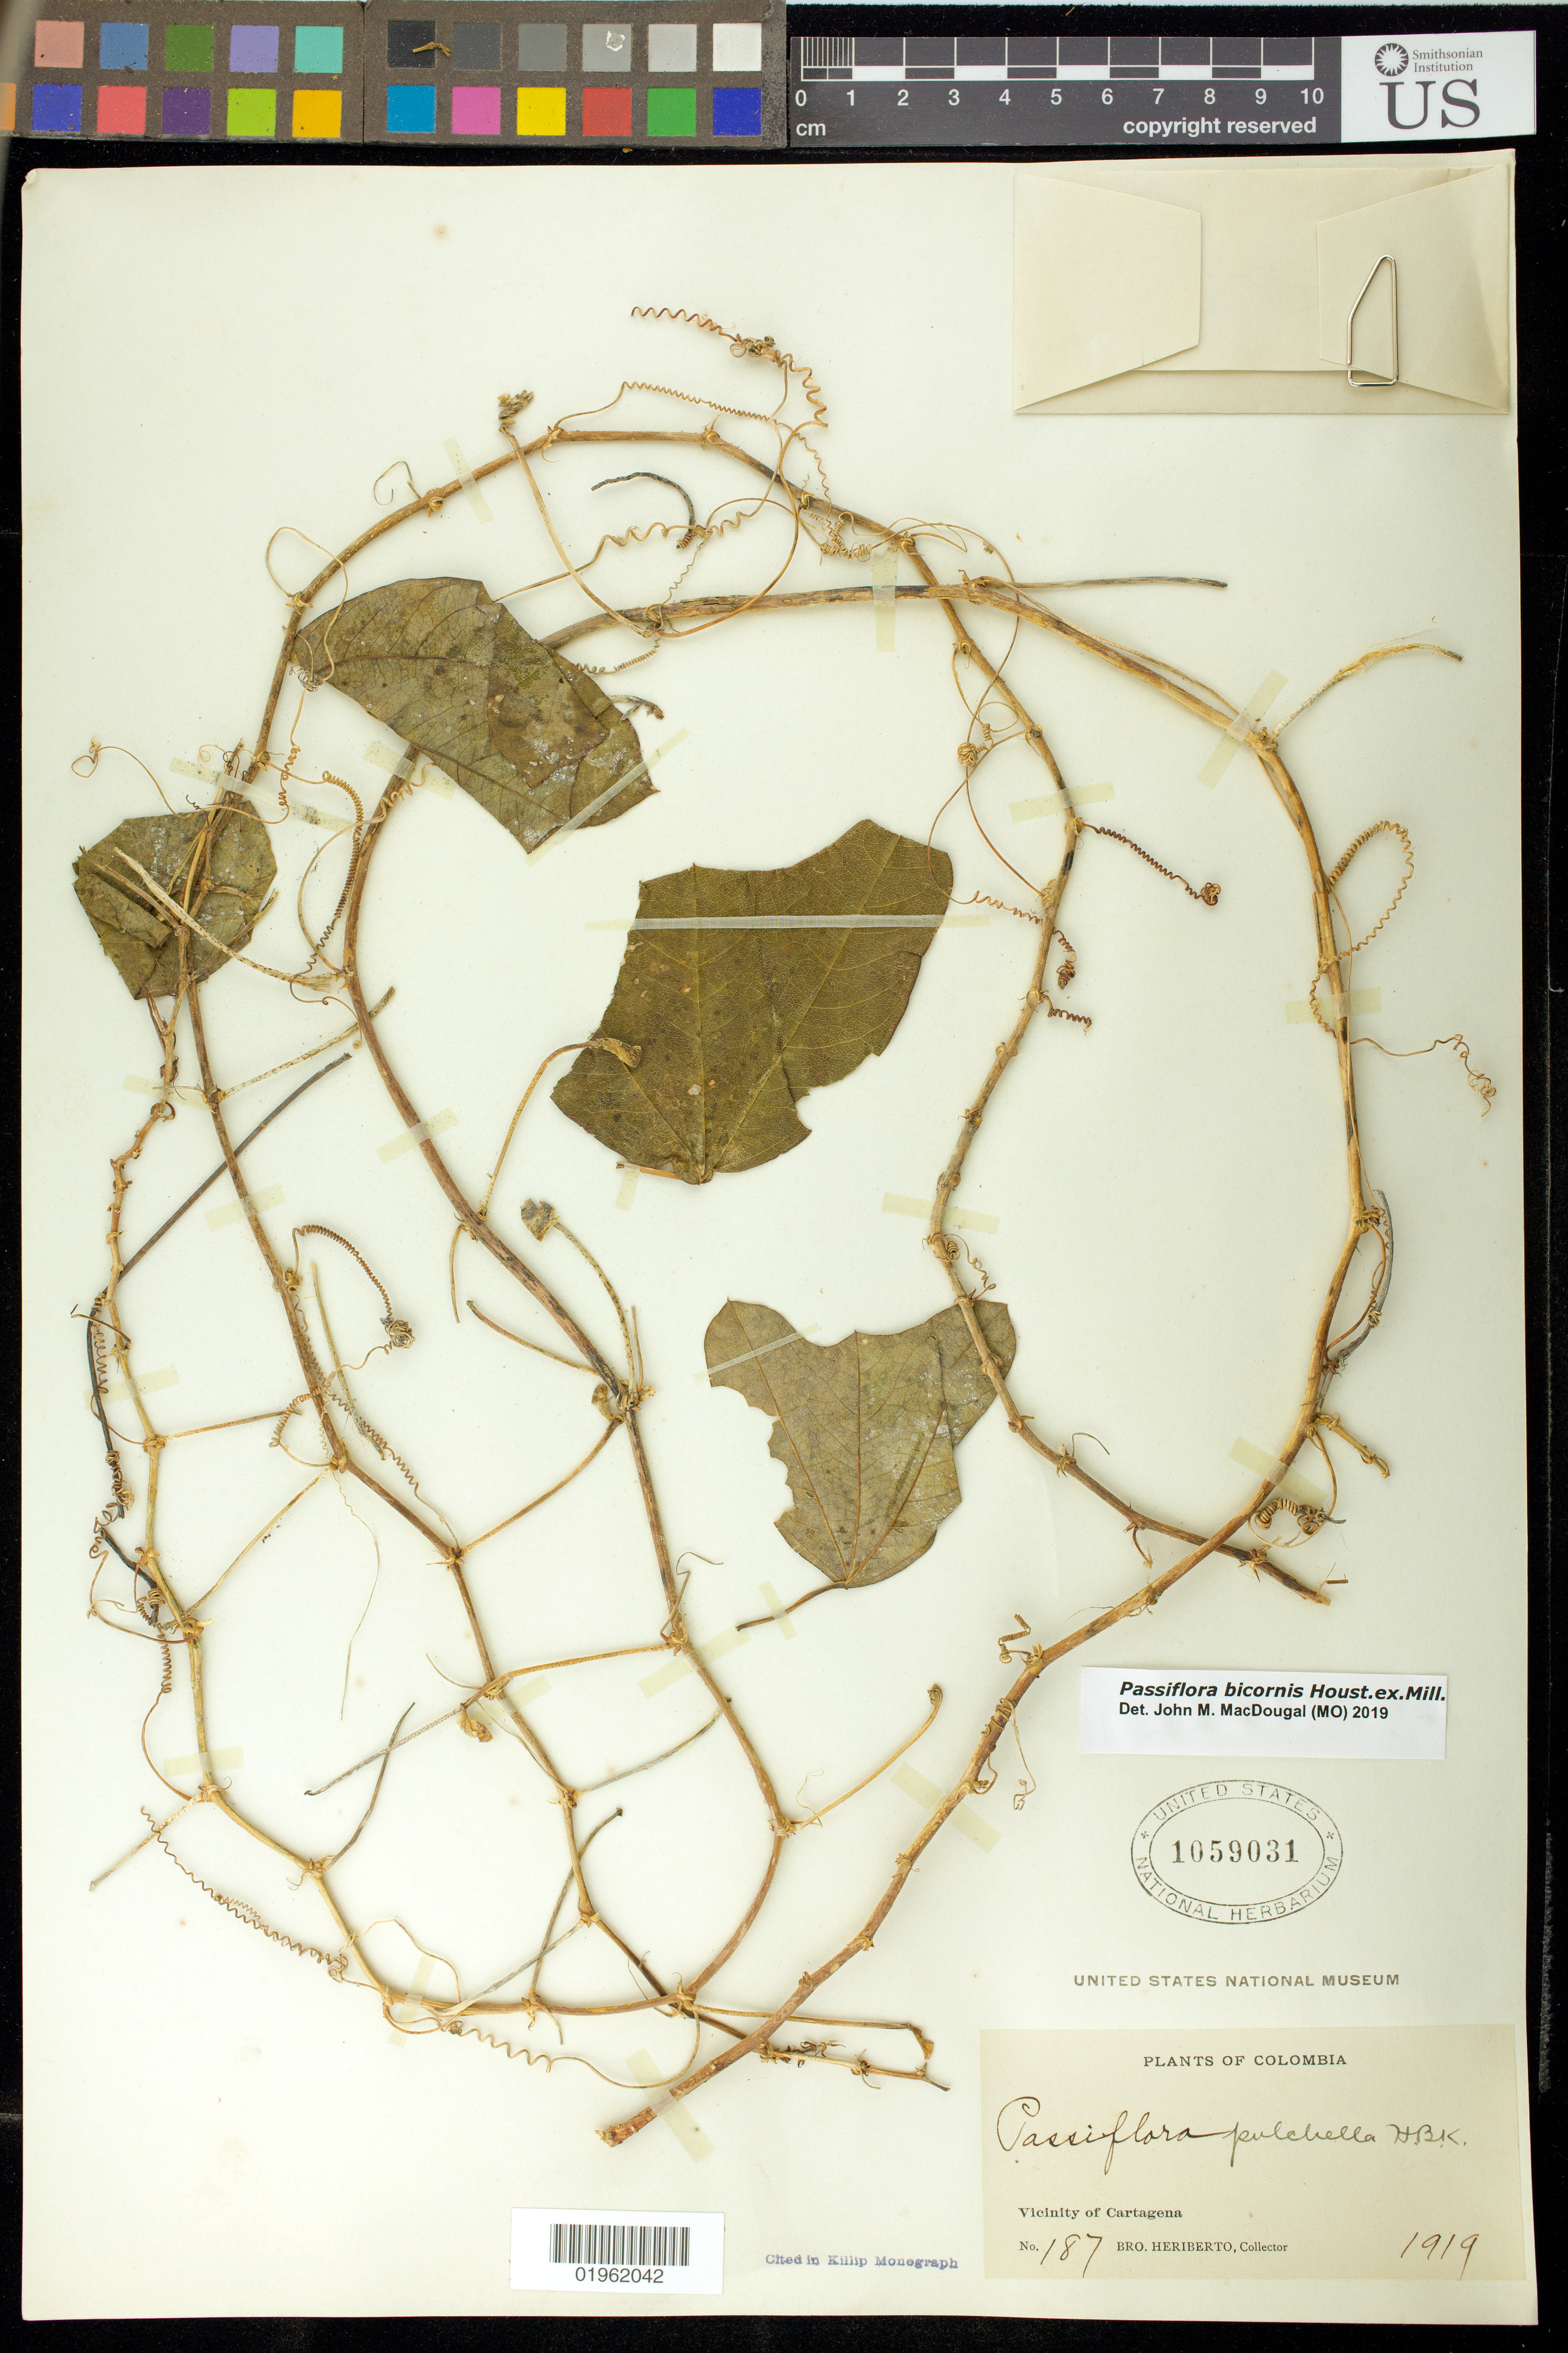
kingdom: Plantae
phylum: Tracheophyta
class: Magnoliopsida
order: Malpighiales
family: Passifloraceae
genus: Passiflora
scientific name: Passiflora bicornis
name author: Houst. ex Mill.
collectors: B. Heriberto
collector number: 187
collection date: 1919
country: Colombia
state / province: Bolívar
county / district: Cartagena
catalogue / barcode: US 1059031